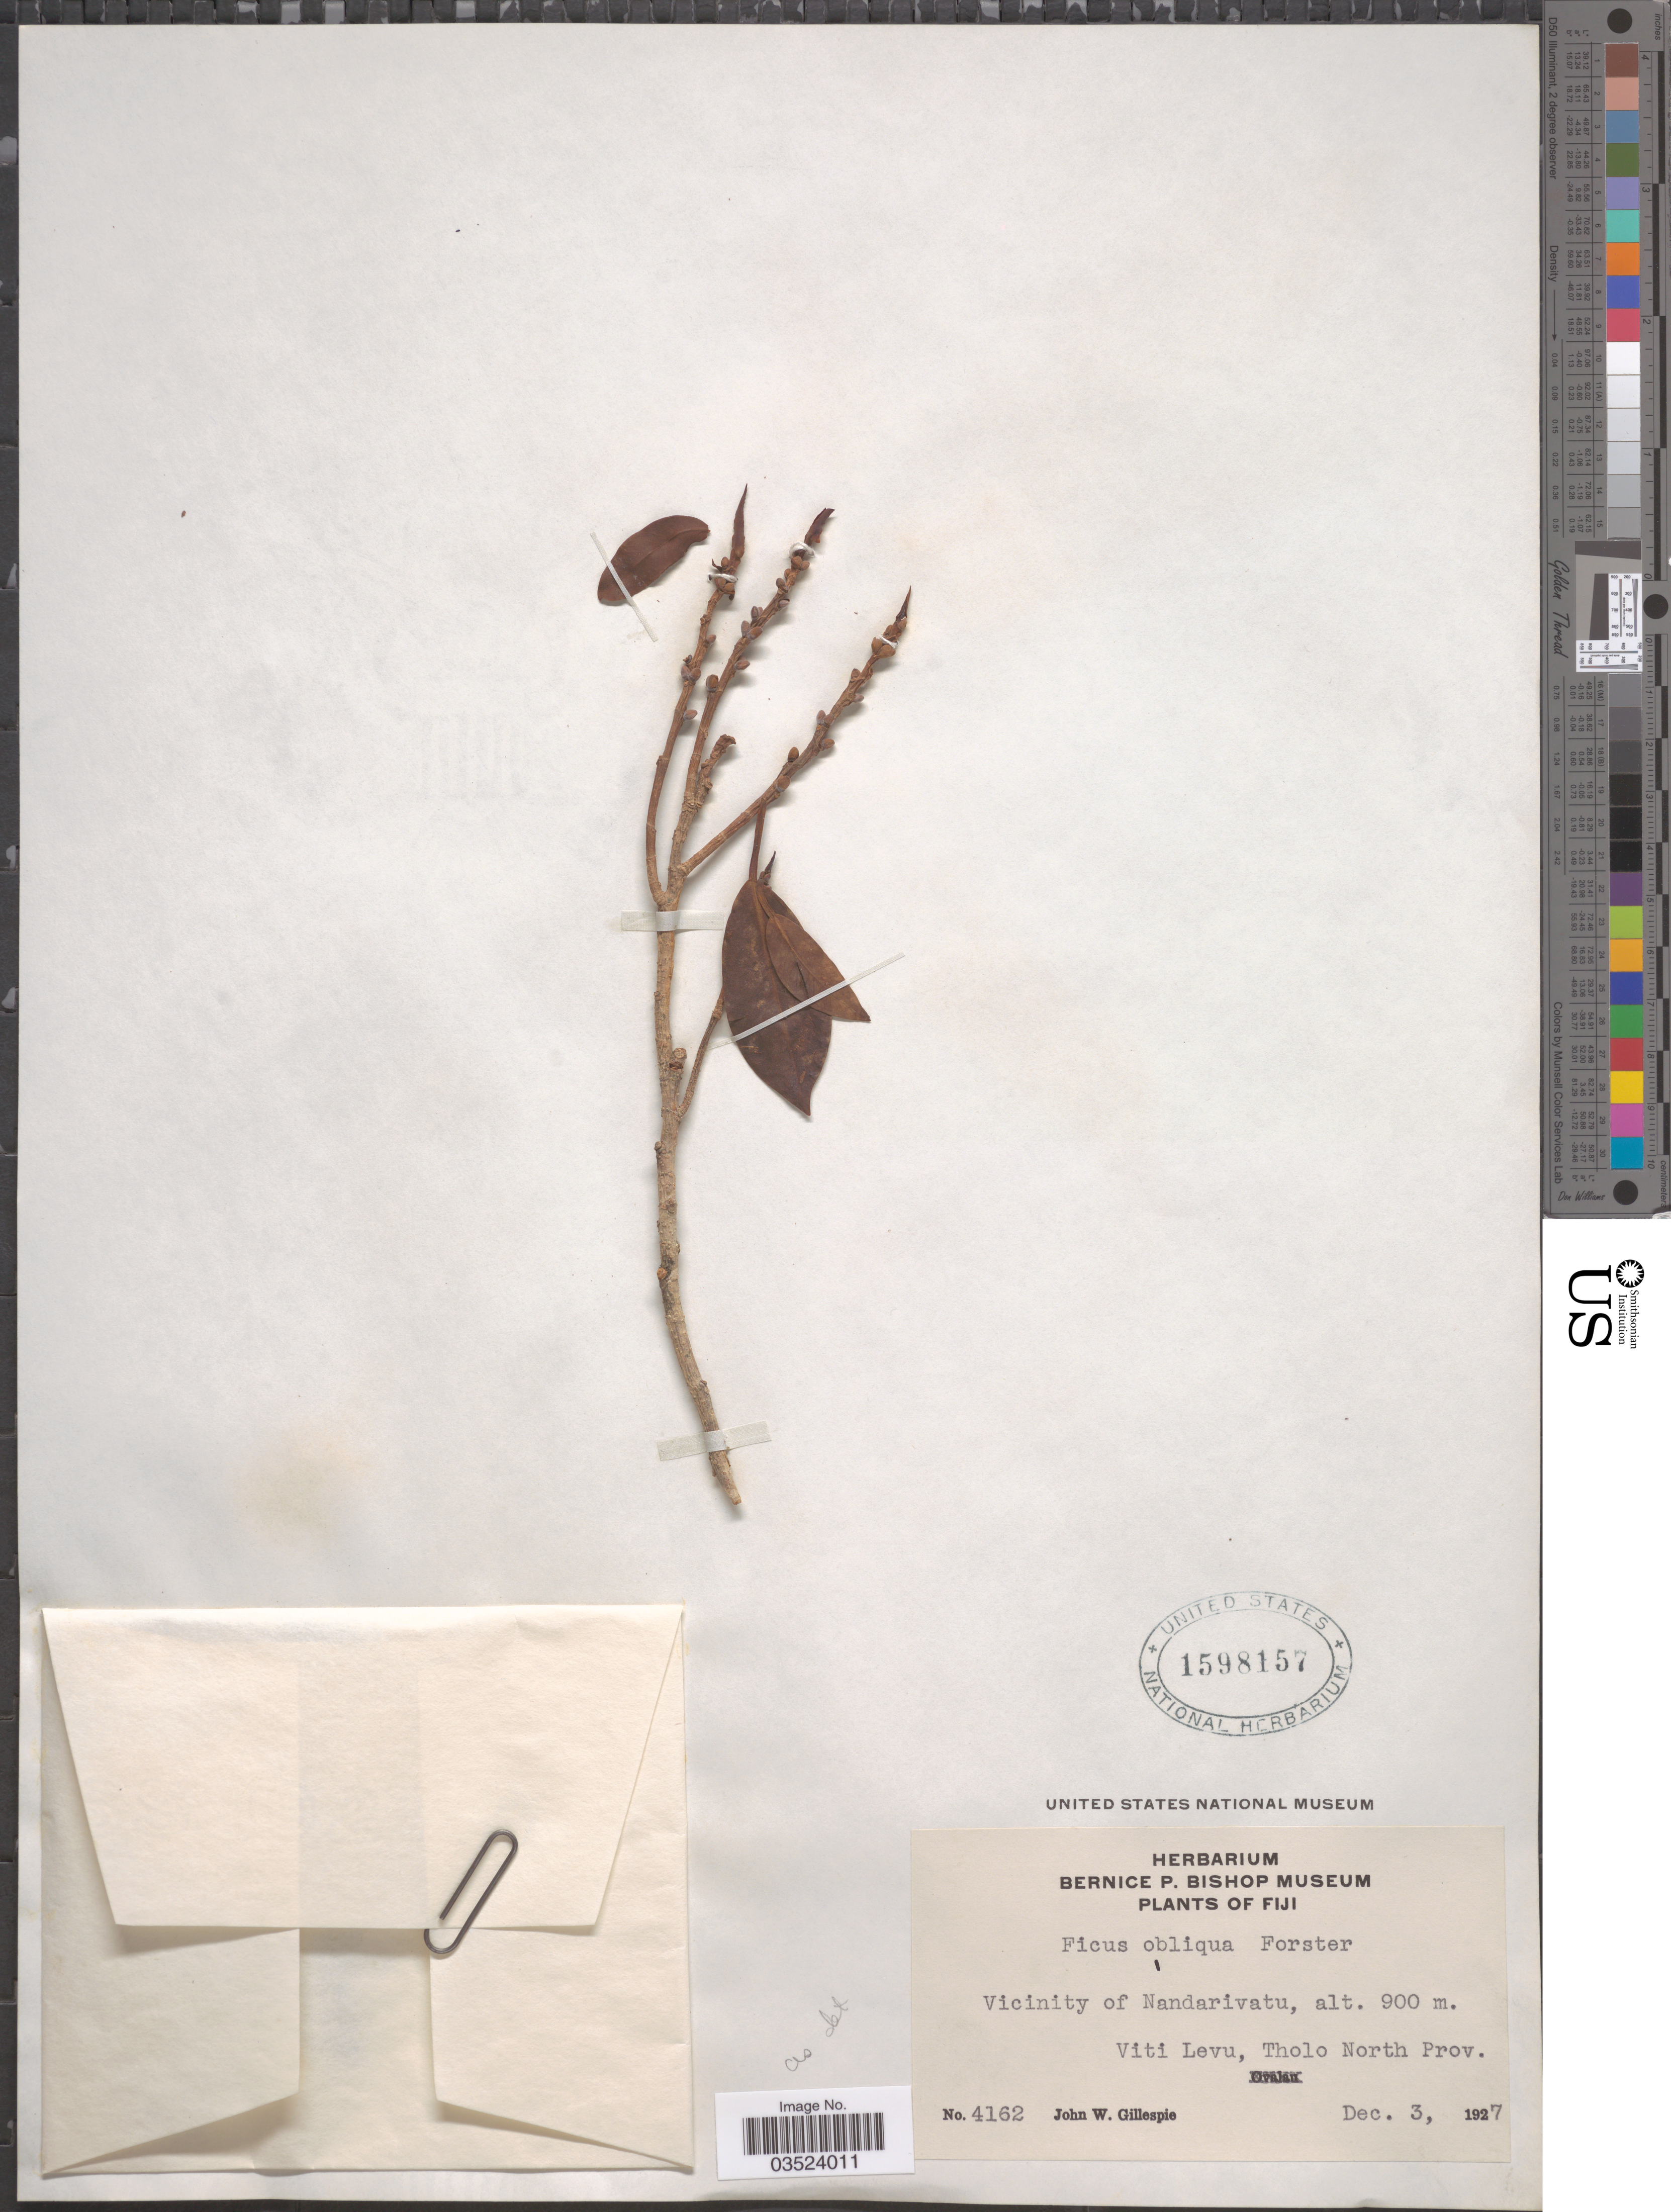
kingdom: Plantae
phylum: Tracheophyta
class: Magnoliopsida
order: Rosales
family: Moraceae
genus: Ficus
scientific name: Ficus obliqua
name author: G. Forst.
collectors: J. W. Gillespie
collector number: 4162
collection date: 1927-12-03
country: Fiji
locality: Vicinity of Nandarivatu. Viti Levu, Tholo North Prov.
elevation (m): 900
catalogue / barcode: US 1598157